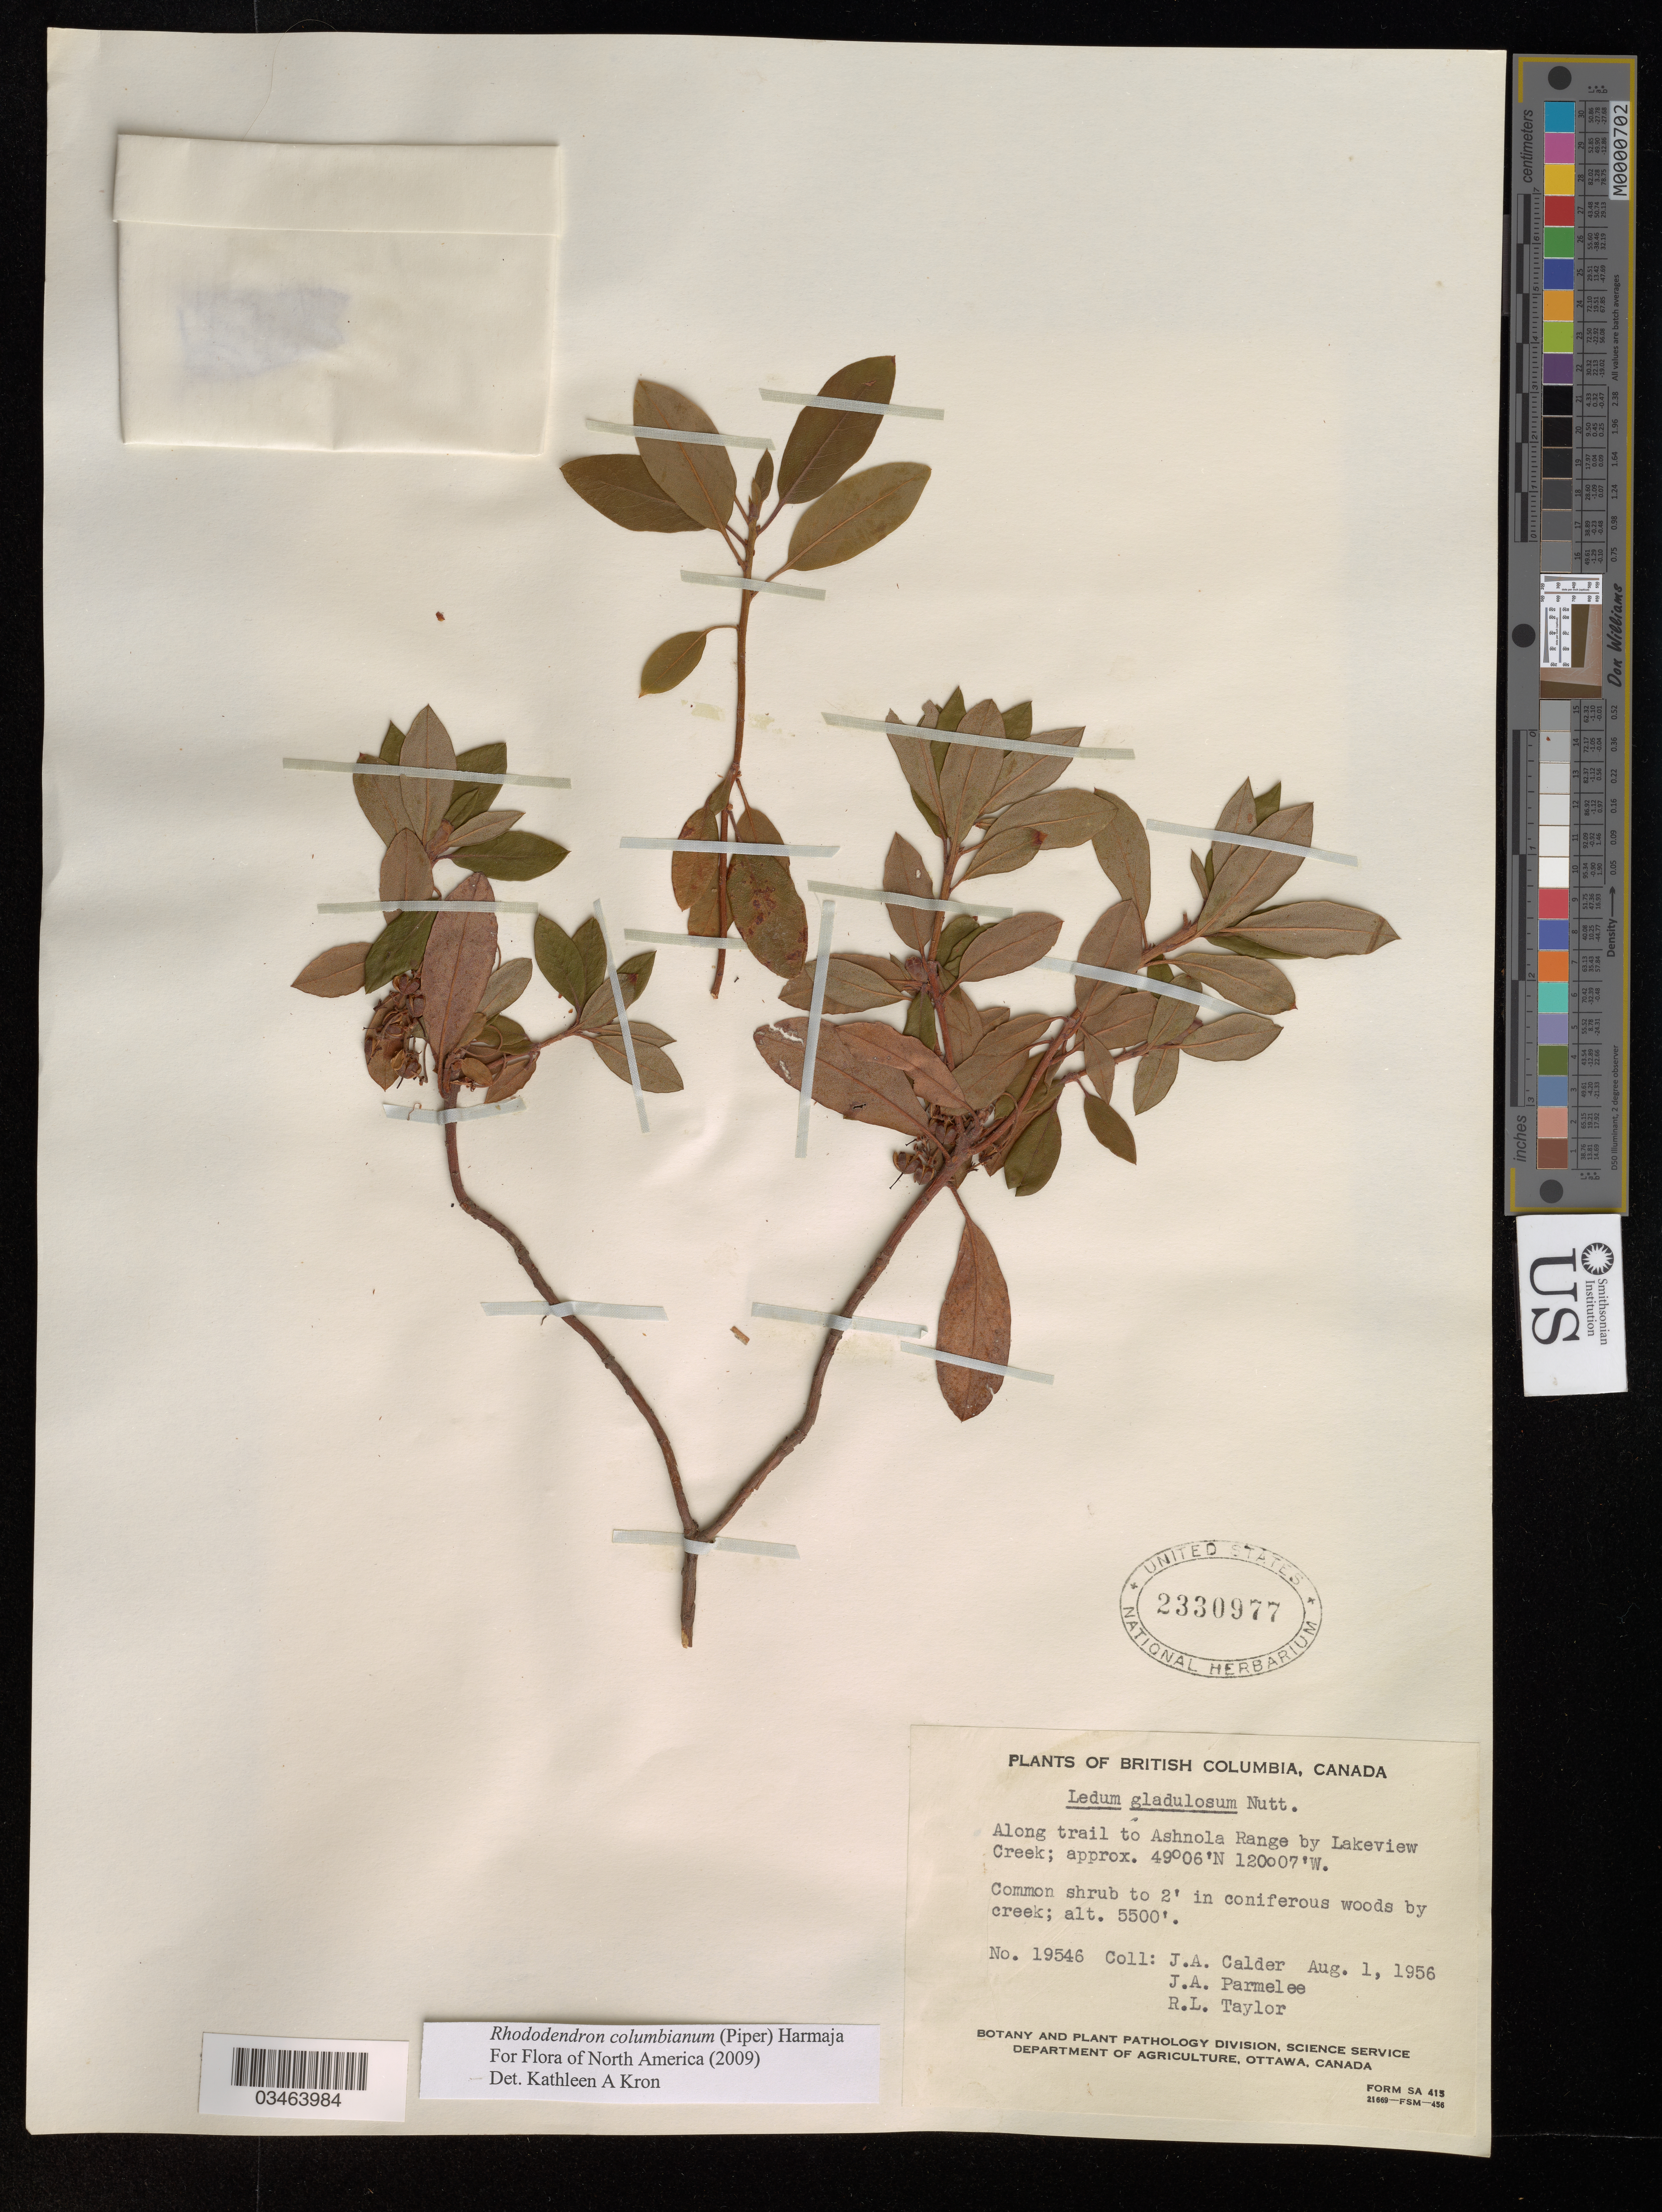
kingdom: Plantae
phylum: Tracheophyta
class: Magnoliopsida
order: Ericales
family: Ericaceae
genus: Rhododendron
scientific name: Rhododendron columbianum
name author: (Piper) Harmaja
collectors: J. A. Calder, J. A. Parmelee & R. L. Taylor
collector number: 19546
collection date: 1956-08-01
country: Canada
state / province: British Columbia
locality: Along trail to Ashnola Range by Lakeview Creek.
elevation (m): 1676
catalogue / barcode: US 2330977